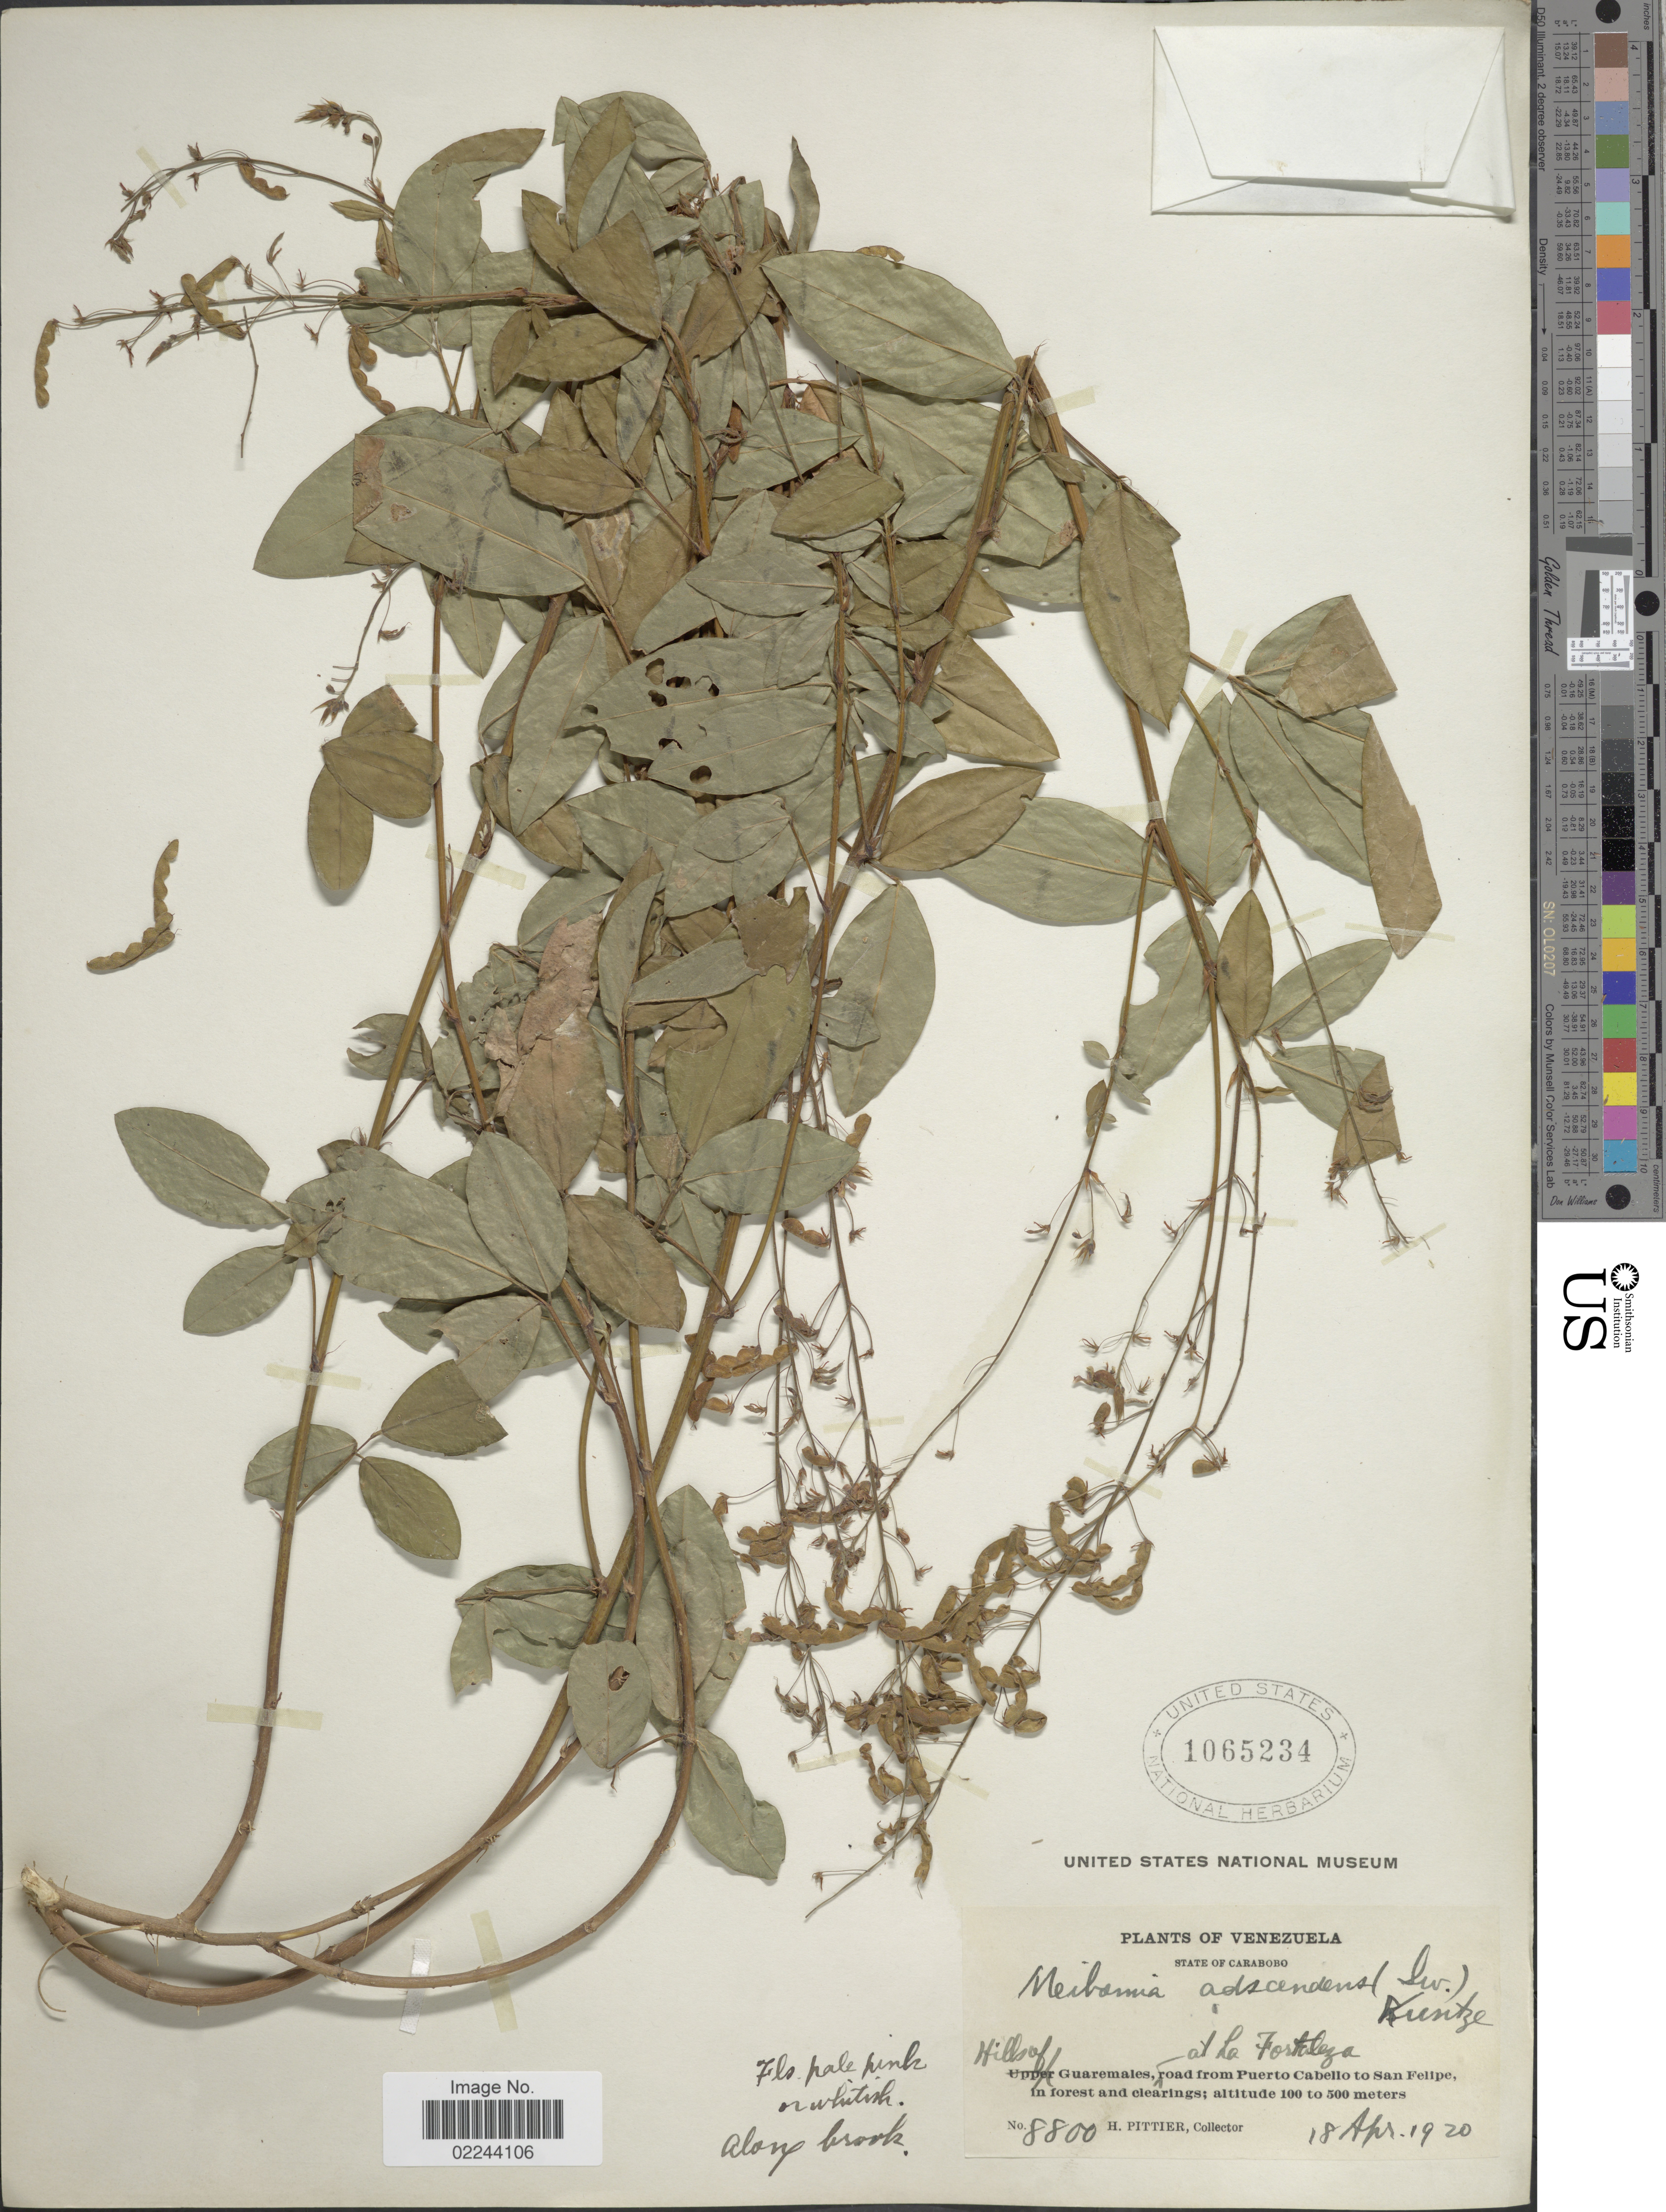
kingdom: Plantae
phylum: Tracheophyta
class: Magnoliopsida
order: Fabales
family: Fabaceae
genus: Grona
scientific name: Grona adscendens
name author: (Sw.) H. Ohashi & K. Ohashi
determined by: Strong, Mark T., (BOT), Smithsonian Institution - National Museum of Natural History (UNITED STATES)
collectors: H. F. Pittier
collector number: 8800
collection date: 1920-04-18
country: Venezuela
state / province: Carabobo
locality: Along Crook, Hills of Guaremales at La Fortaleza, road from Puerto Cabello to San Felipe, in forest and clearings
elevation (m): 100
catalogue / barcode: US 1065234